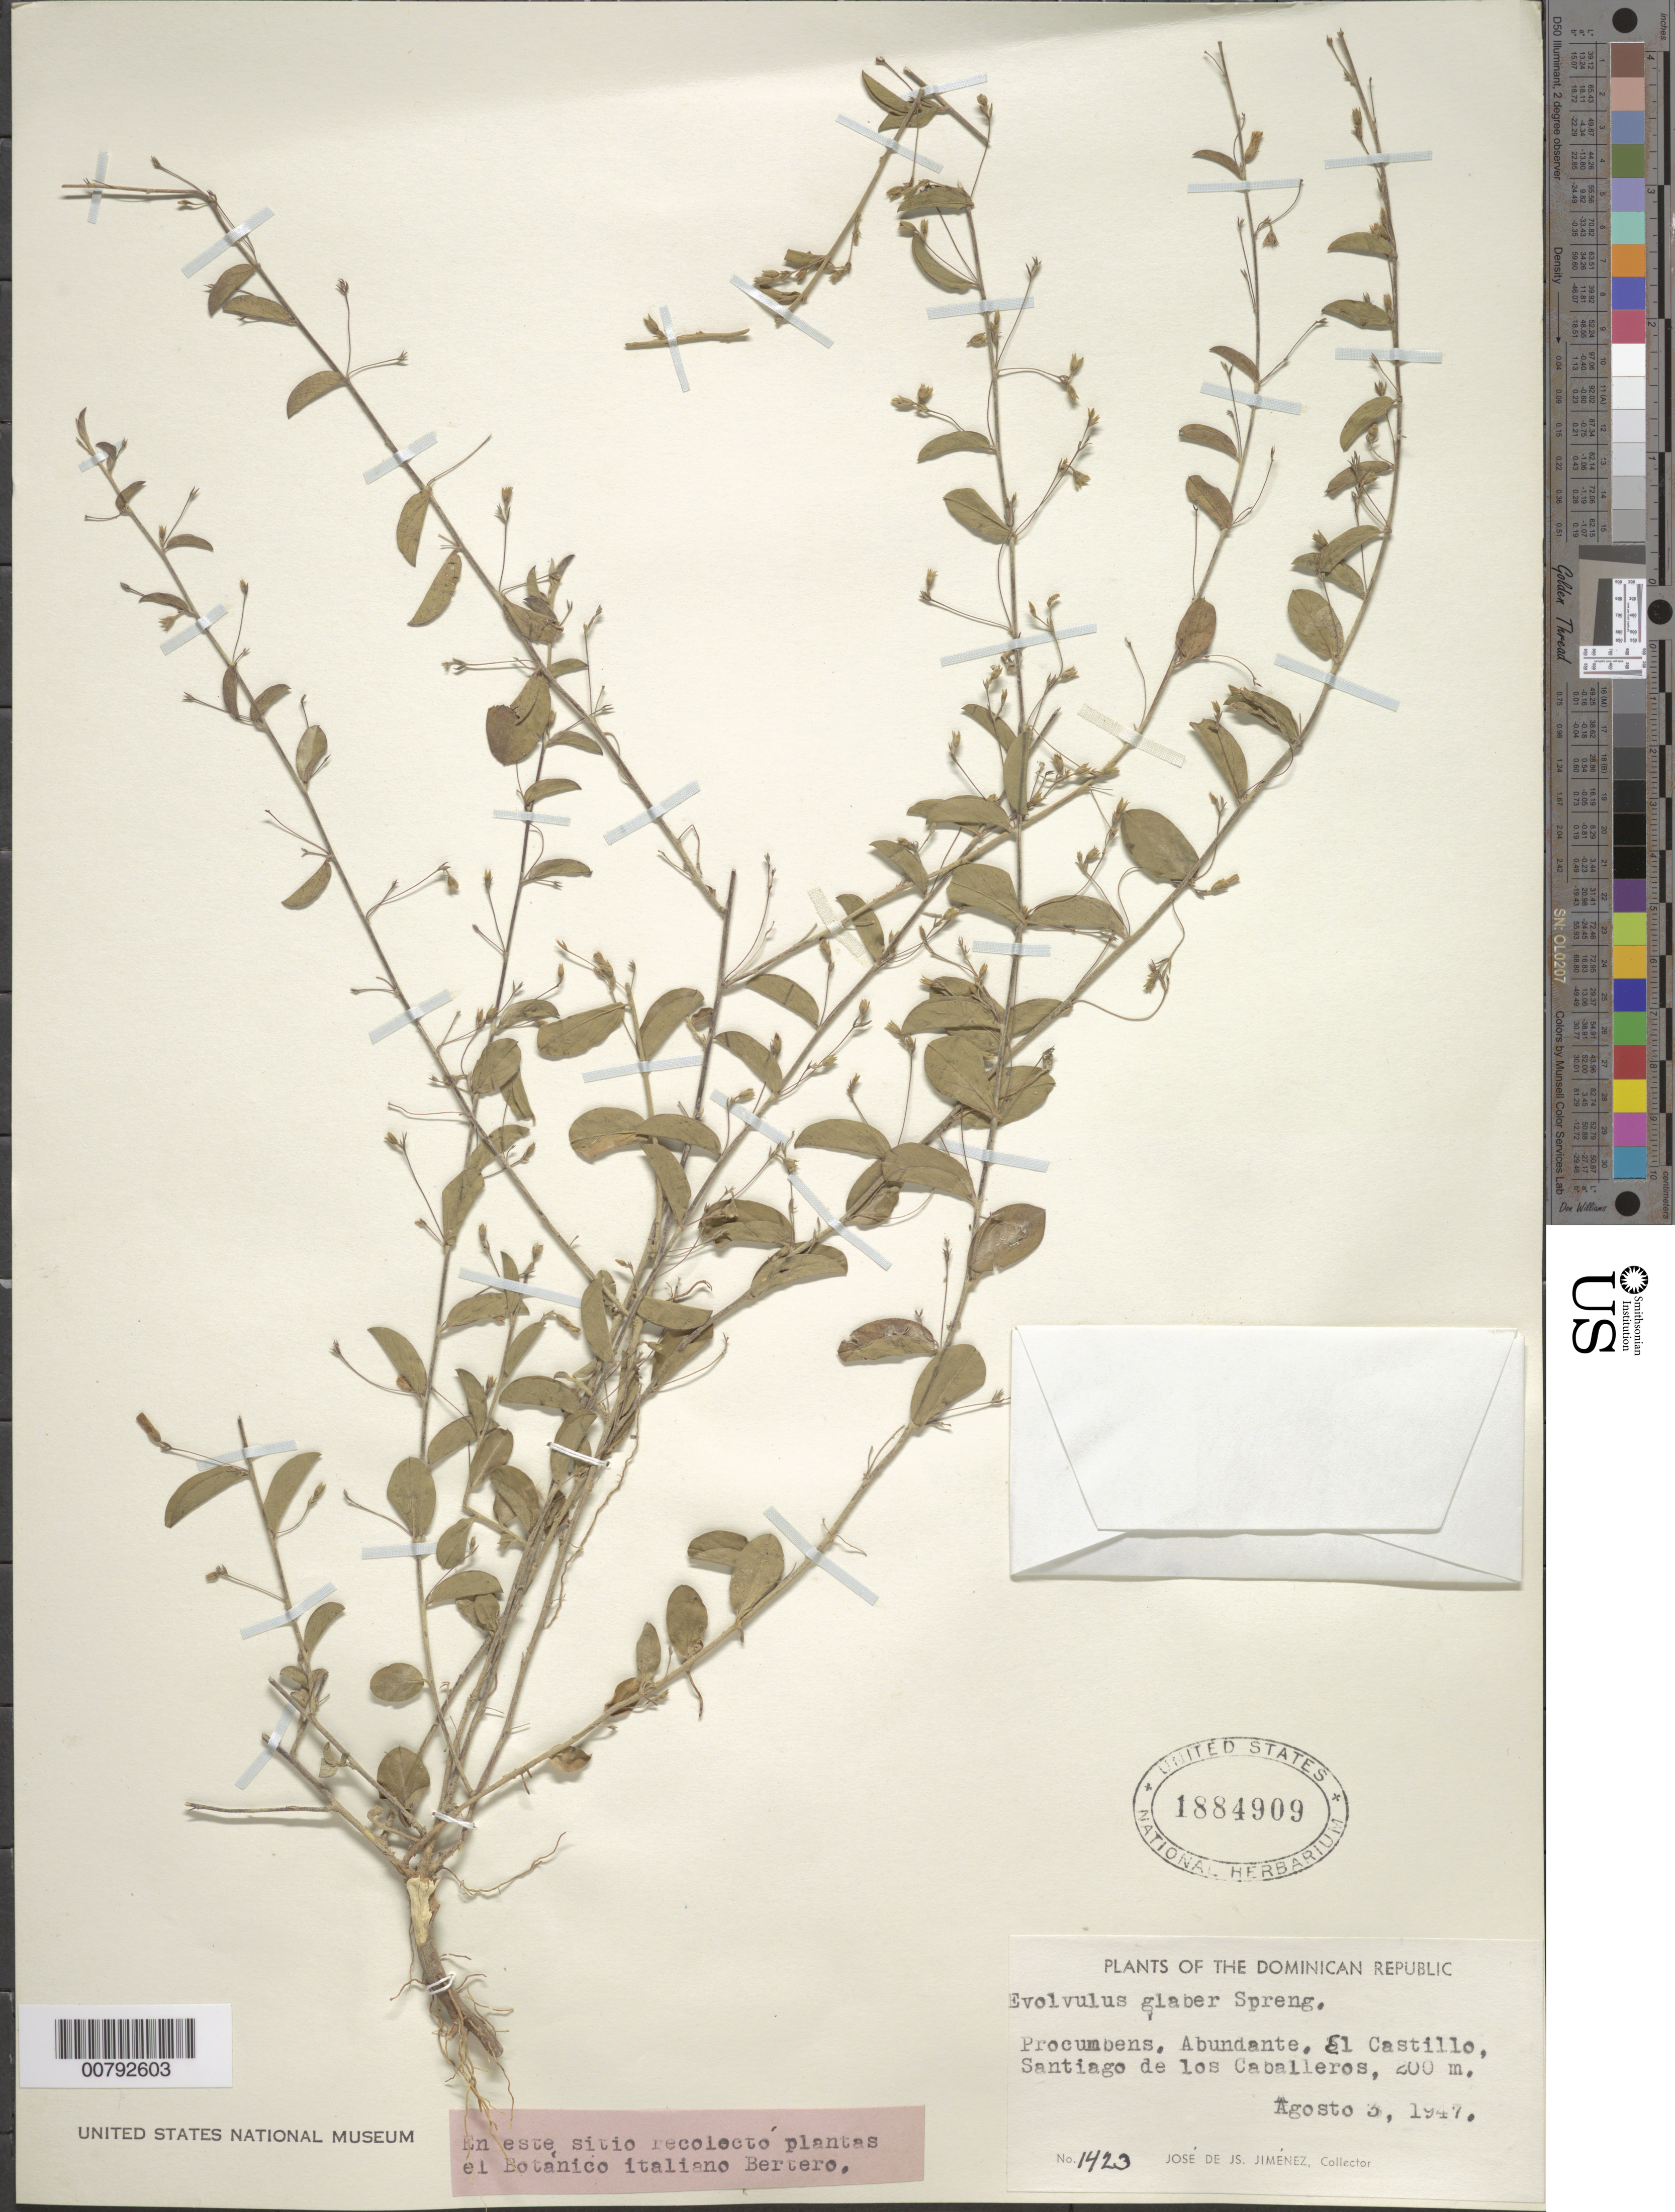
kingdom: Plantae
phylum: Tracheophyta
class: Magnoliopsida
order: Solanales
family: Convolvulaceae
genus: Evolvulus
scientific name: Evolvulus glaber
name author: Spreng.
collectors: J. J. Jiménez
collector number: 1423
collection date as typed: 03 Aug 1947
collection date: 1947-08-03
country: Dominican Republic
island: Hispaniola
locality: Santiago de los Caballeros, El Castillo.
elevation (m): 200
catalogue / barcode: US 1884909